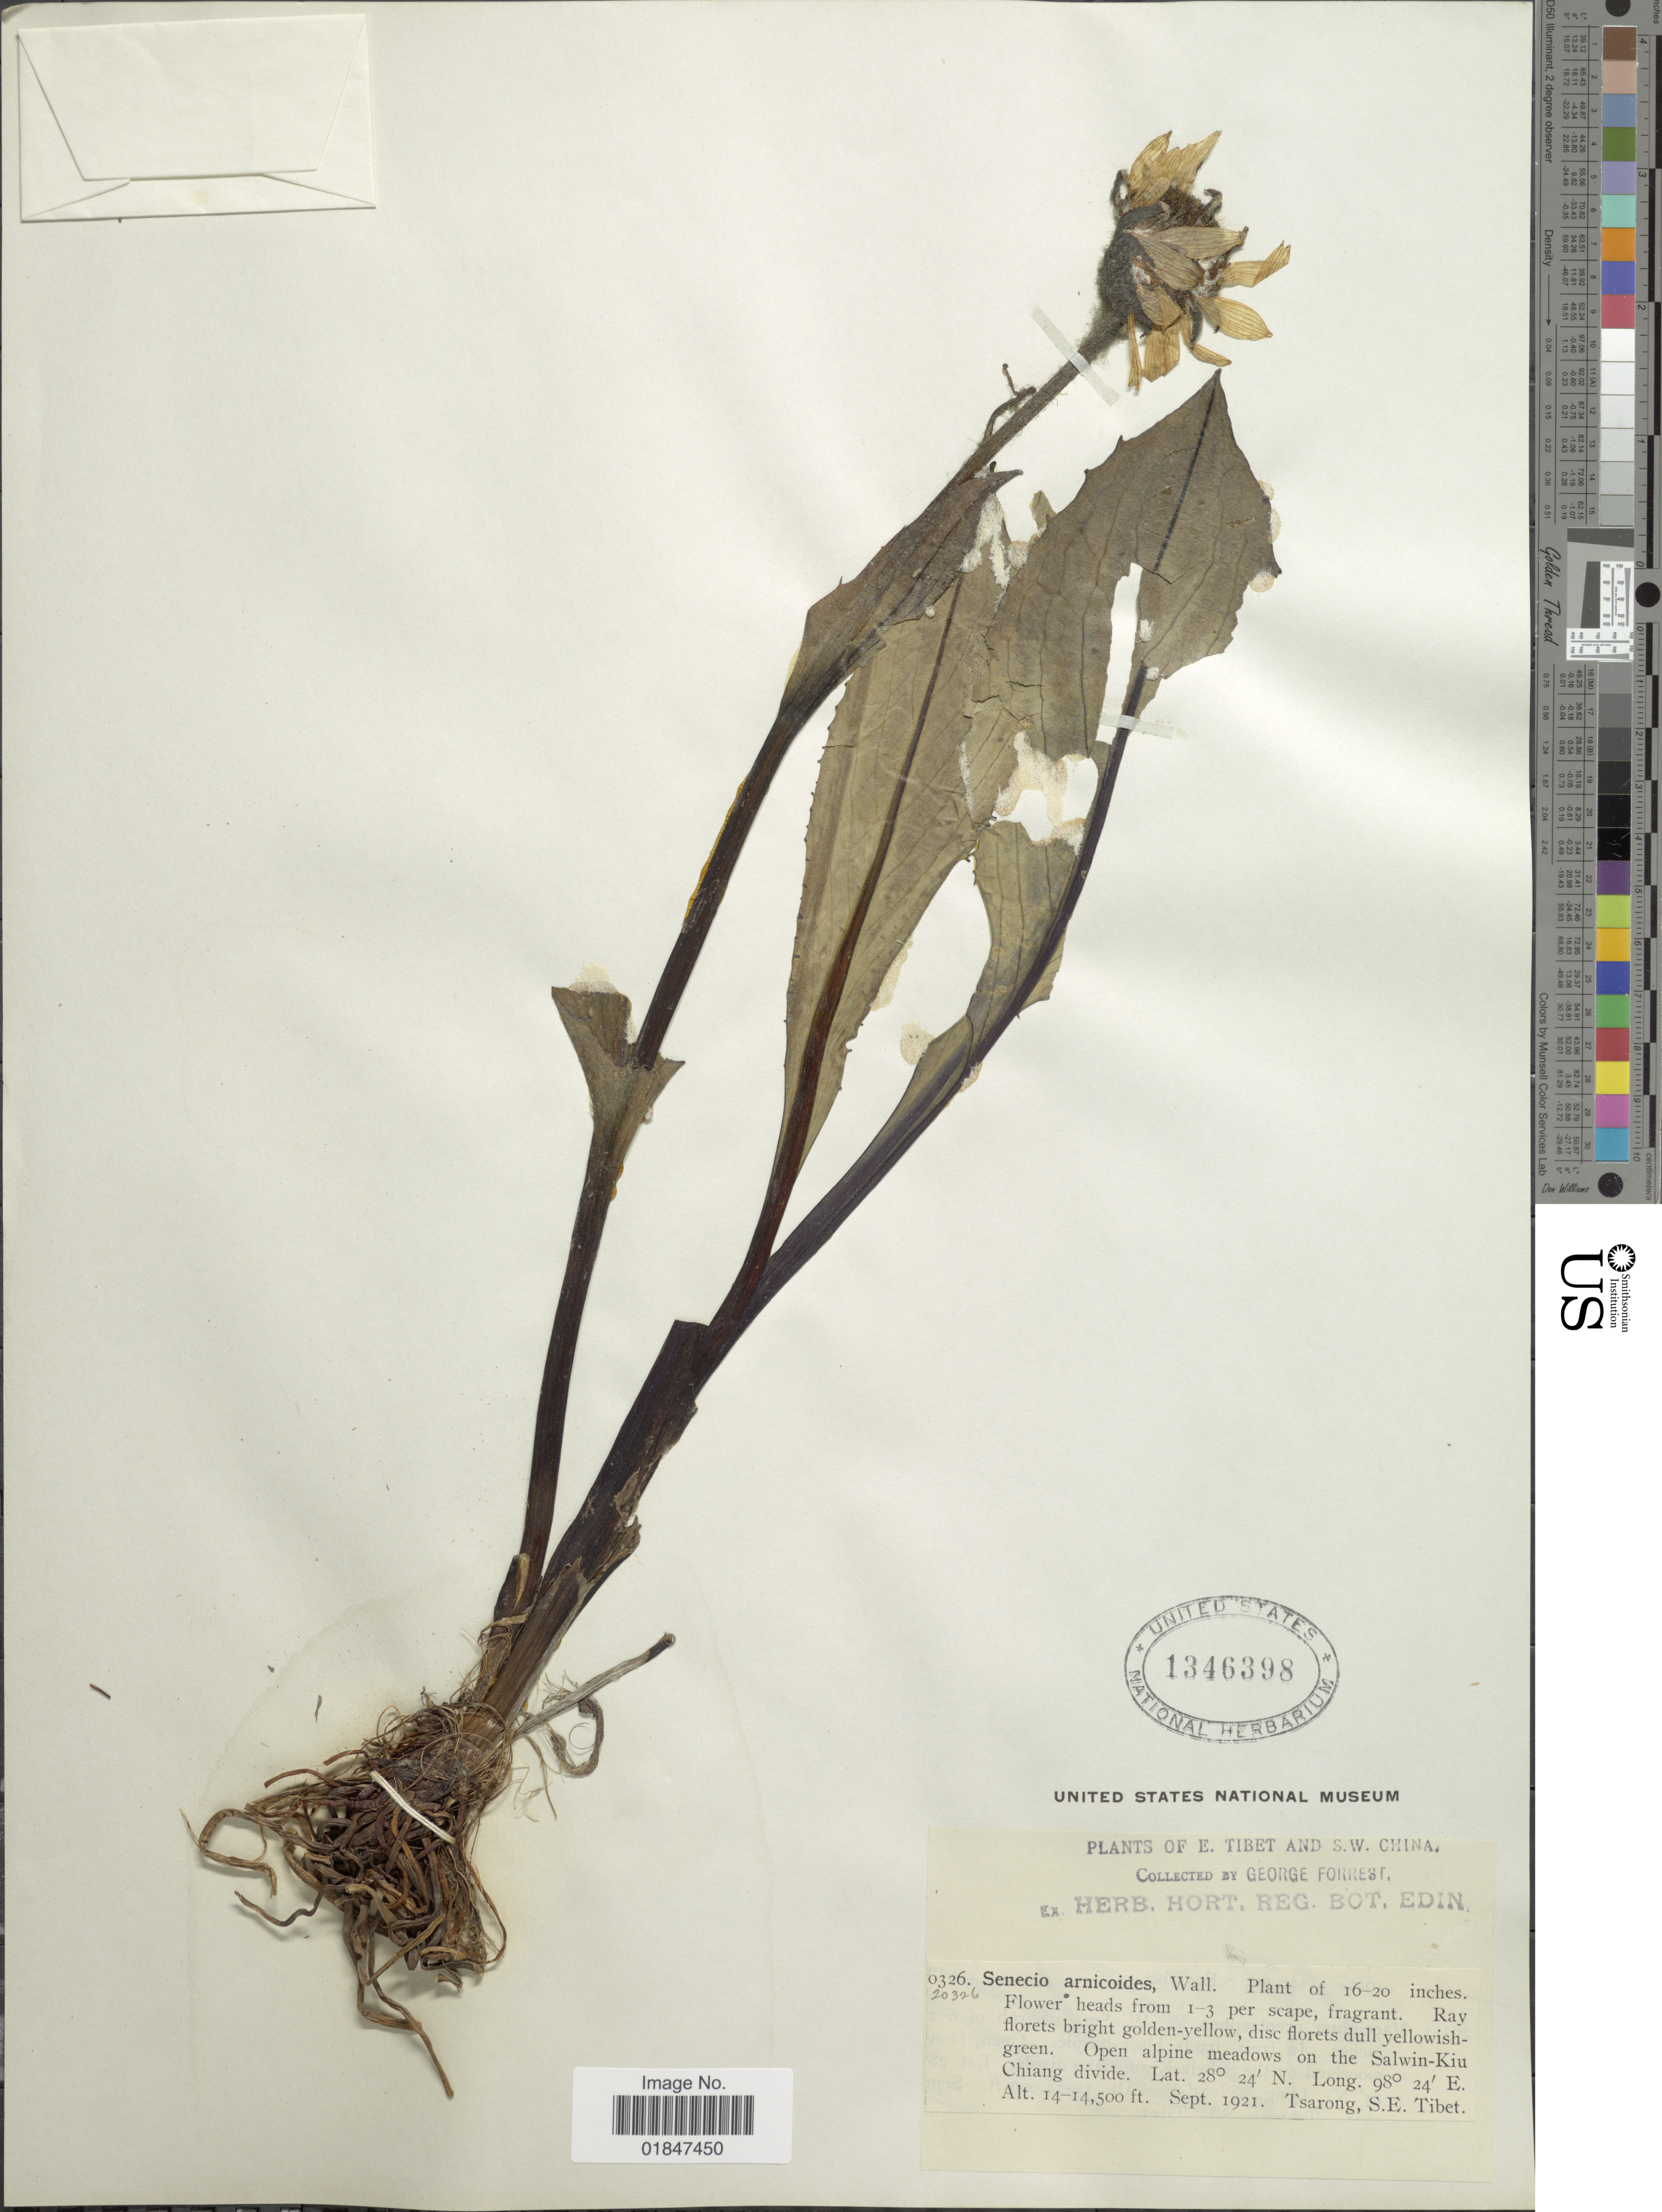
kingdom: Plantae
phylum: Tracheophyta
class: Magnoliopsida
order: Asterales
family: Asteraceae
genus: Cremanthodium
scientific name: Cremanthodium arnicoides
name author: (DC. ex Royle) R.D. Good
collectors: G. Forrest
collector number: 20326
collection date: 1921-09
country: China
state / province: Xizang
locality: E. Tibet and S.W. China, open alpine meadows on the Salwin-Kiu Chiang divide, Tsarong, S.E. Tibet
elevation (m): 4267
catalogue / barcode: US 1346398